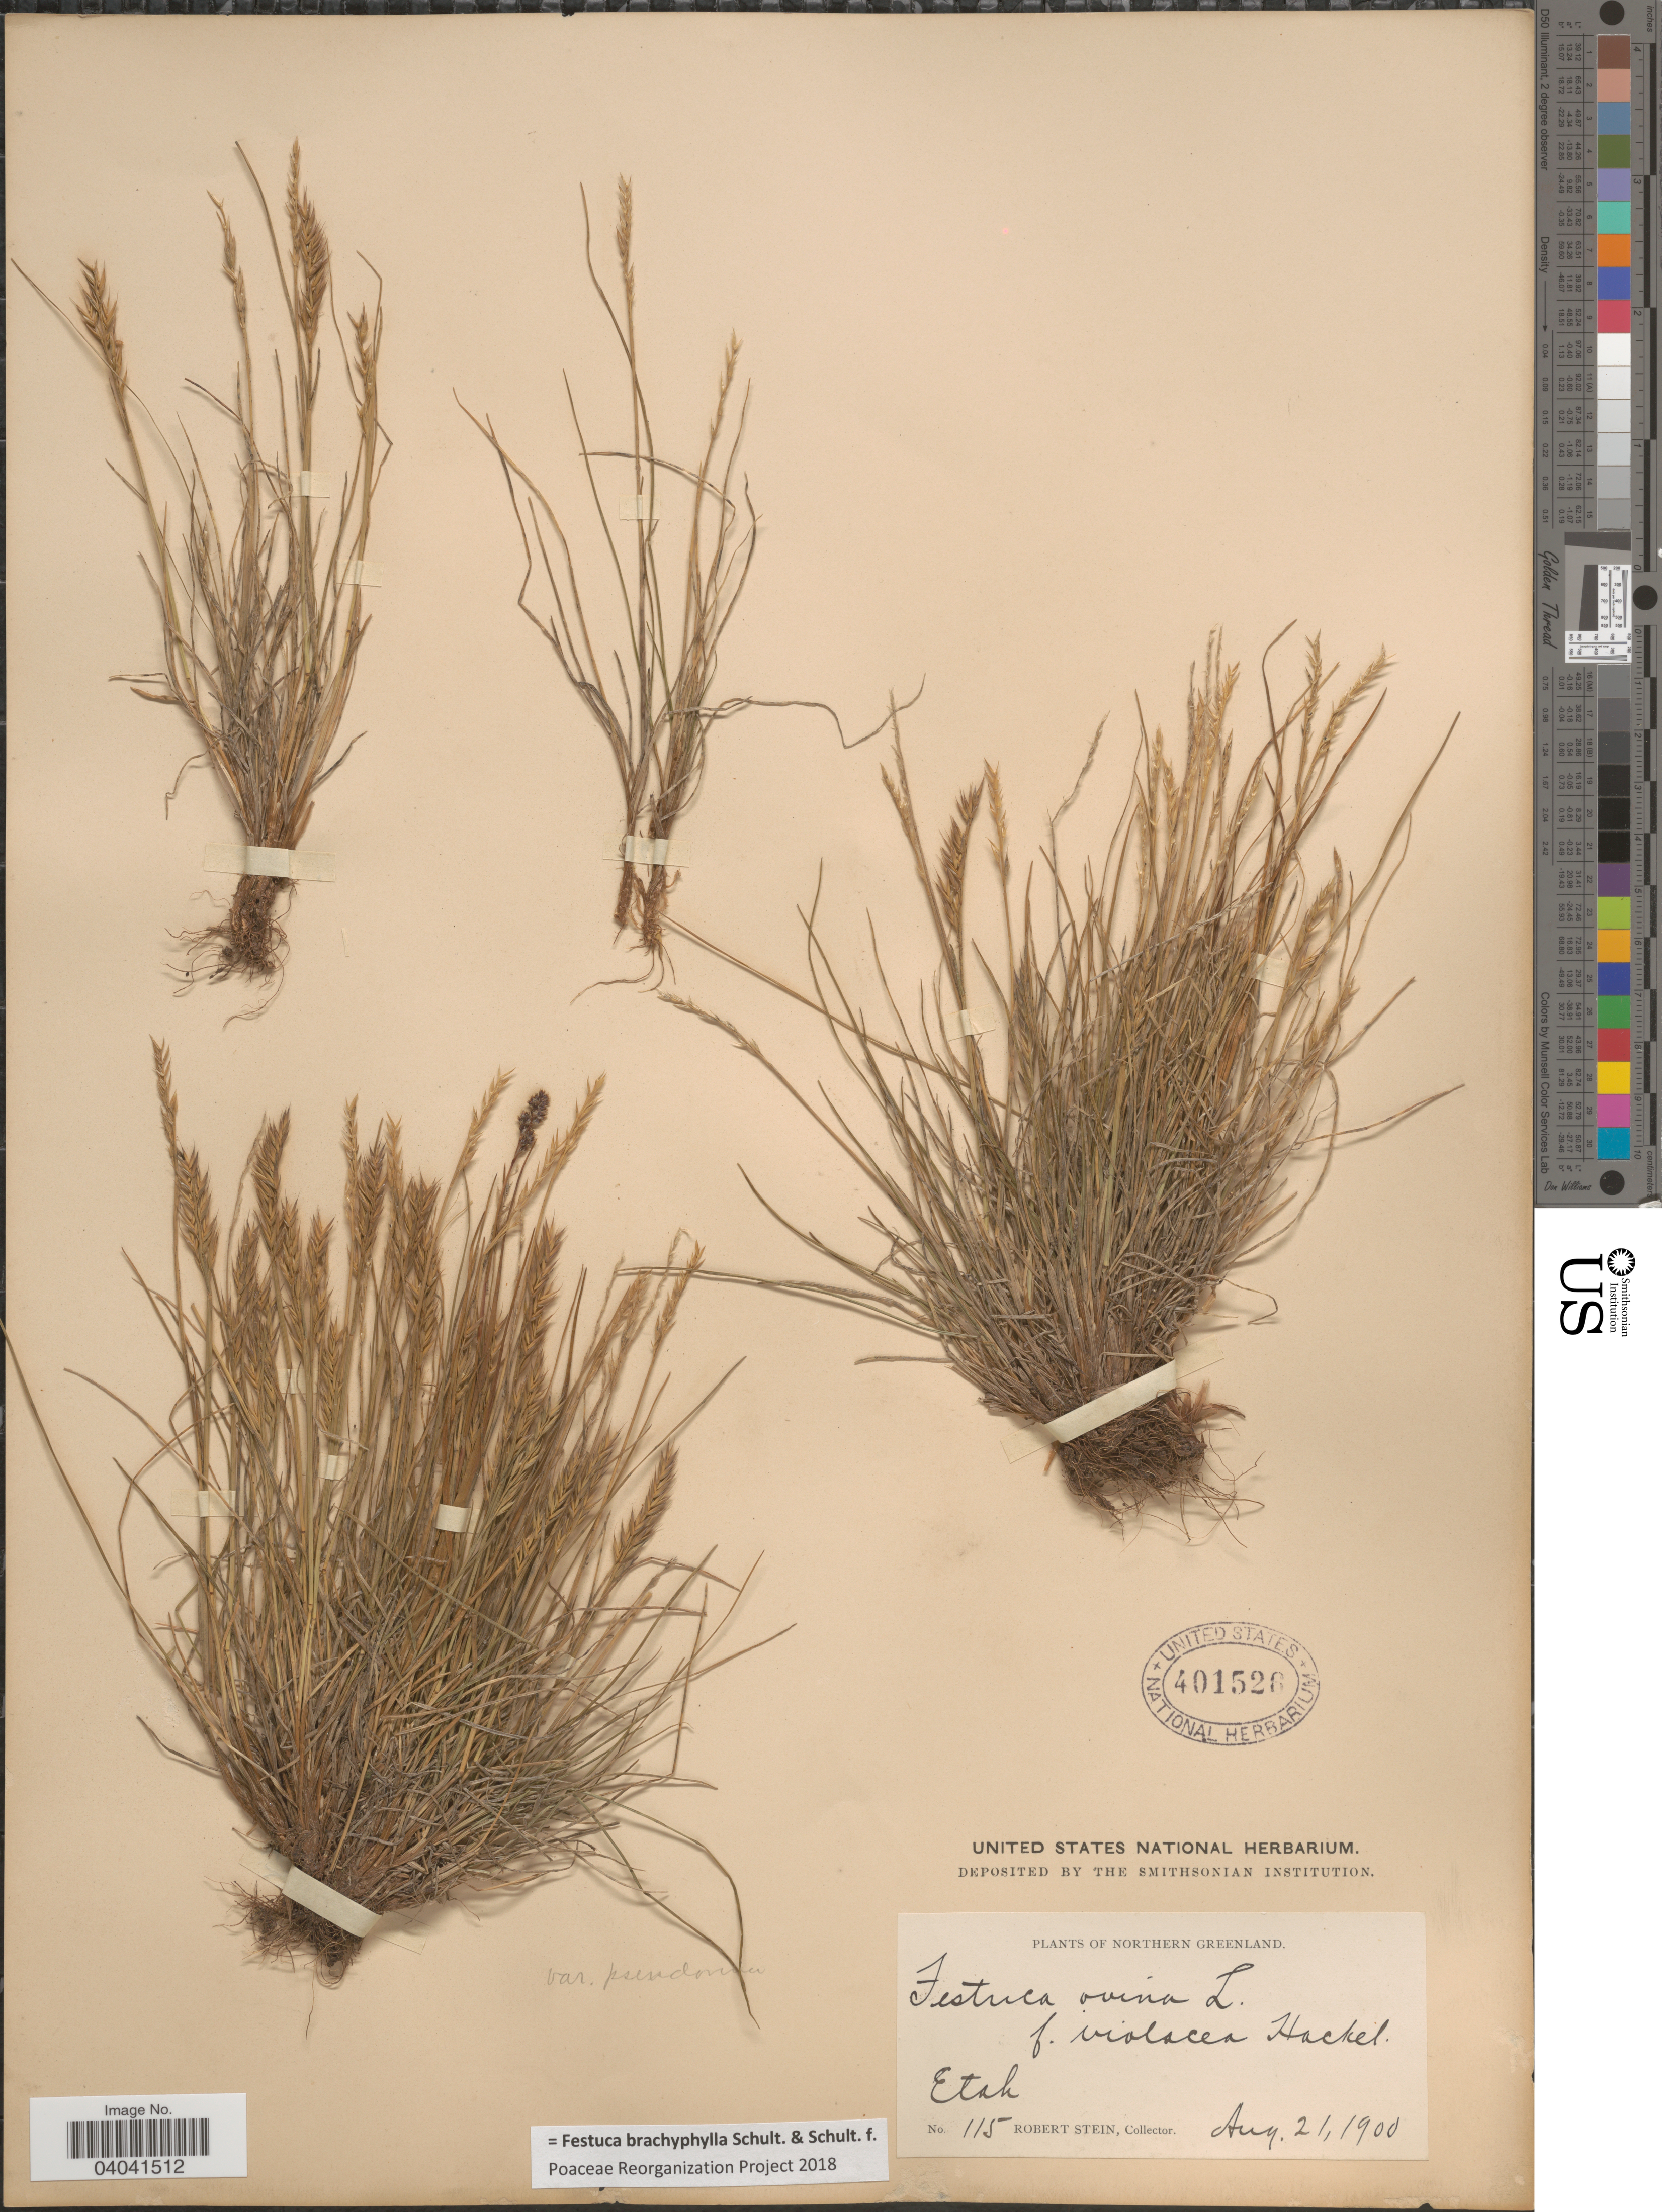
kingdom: Plantae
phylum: Tracheophyta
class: Liliopsida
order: Poales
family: Poaceae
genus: Festuca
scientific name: Festuca brachyphylla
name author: Schult. & Schult. f.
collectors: R. Stein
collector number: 115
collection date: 1900-08-21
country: Greenland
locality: Northern Greenland. Etah.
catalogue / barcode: US 401526